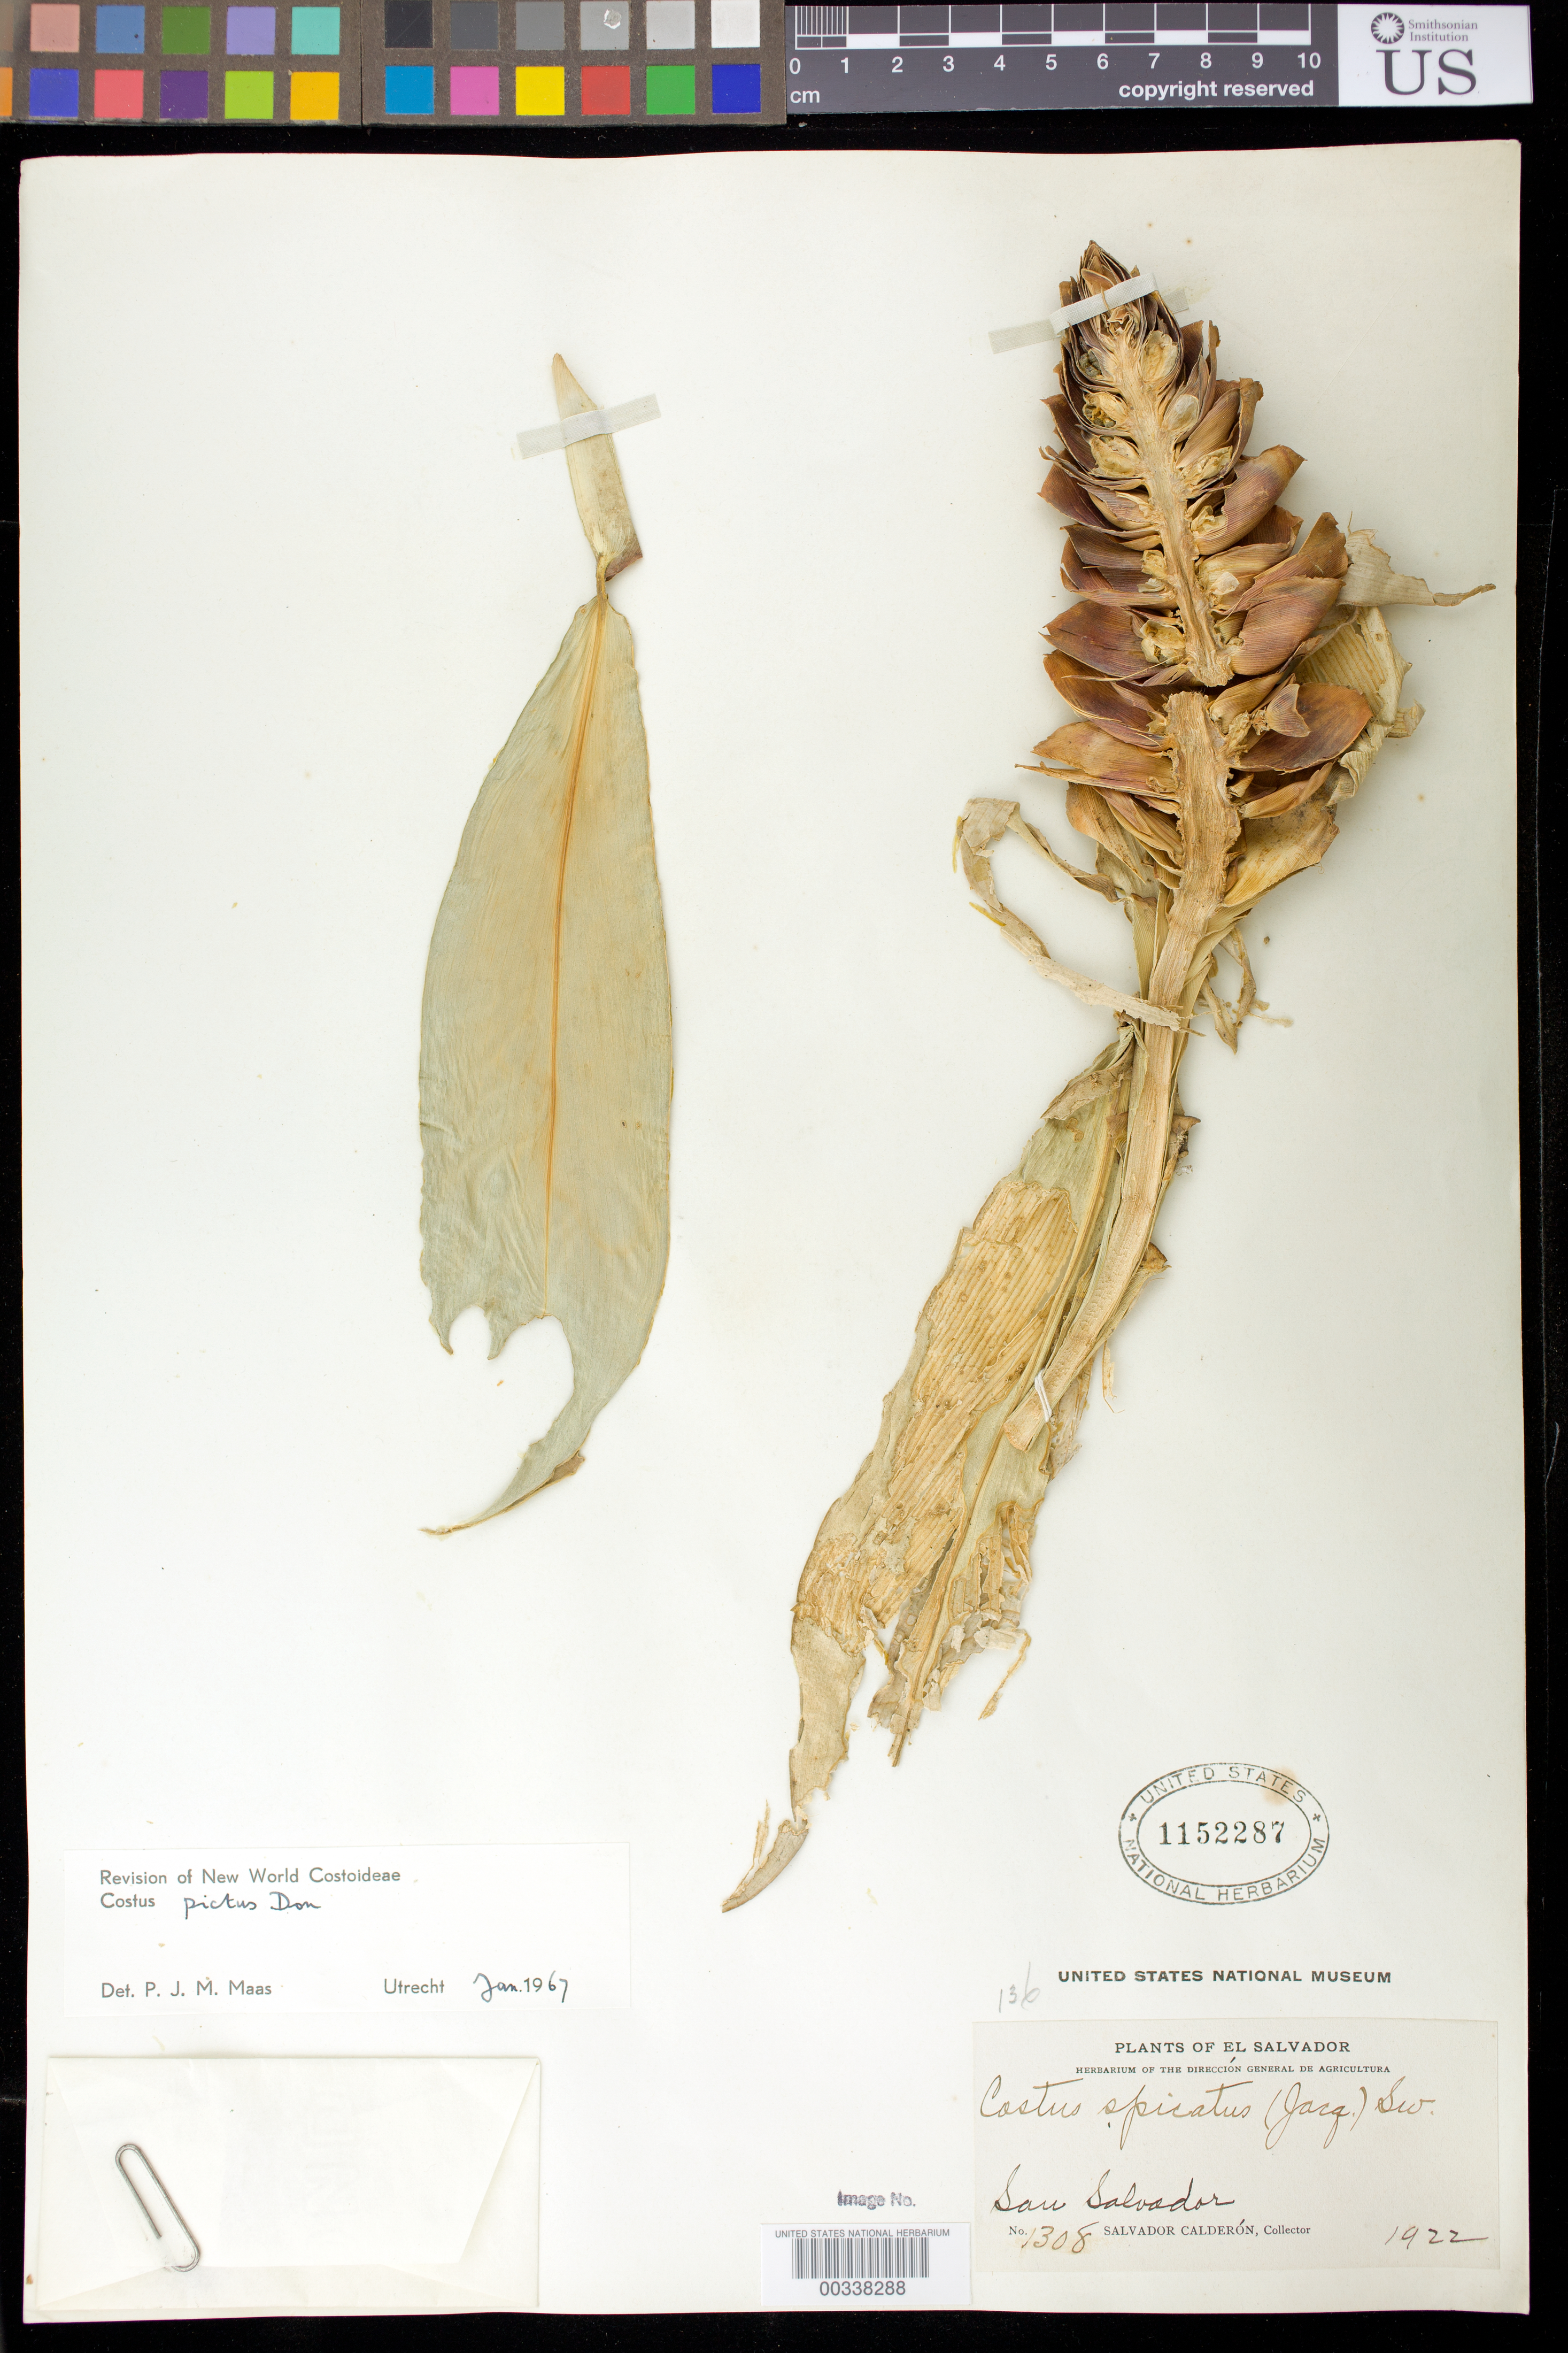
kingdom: Plantae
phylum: Tracheophyta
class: Liliopsida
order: Zingiberales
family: Costaceae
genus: Costus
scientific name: Costus pictus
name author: D. Don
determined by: Maas, Paul J. M.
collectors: S. Calderón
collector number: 1308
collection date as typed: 1922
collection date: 1922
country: El Salvador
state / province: San Salvador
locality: San salvador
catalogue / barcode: US 1152287